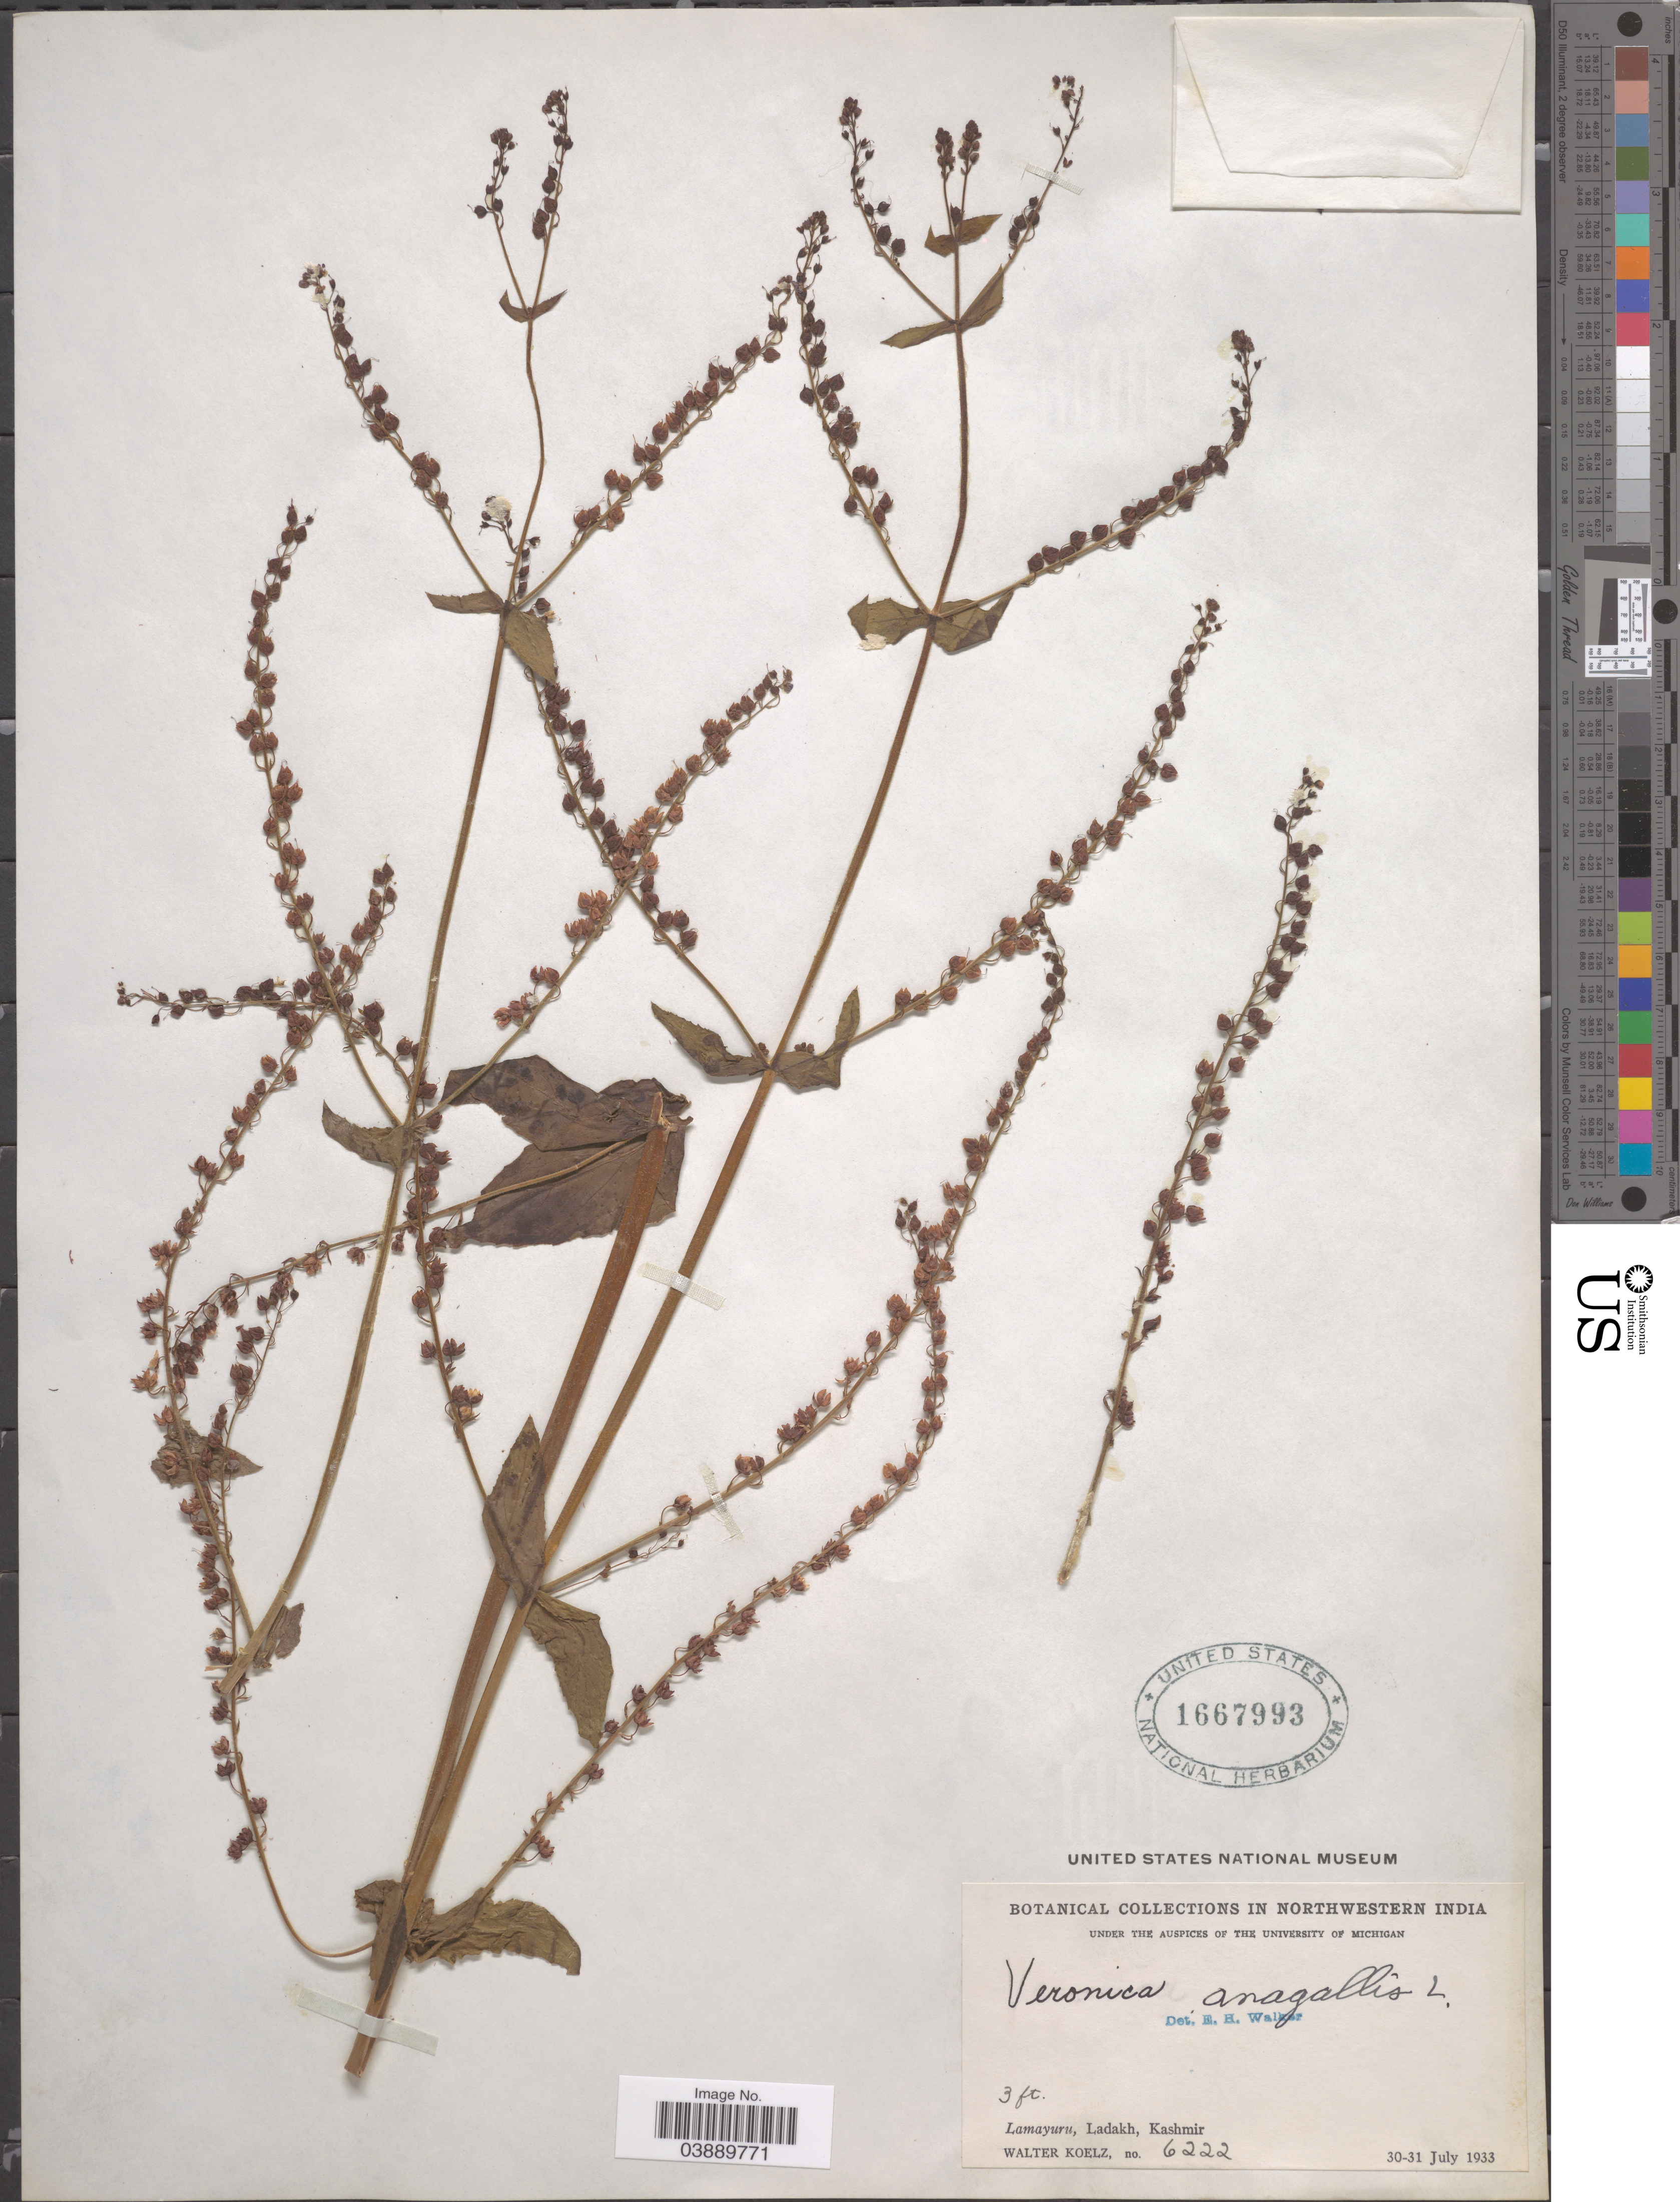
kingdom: Plantae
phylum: Tracheophyta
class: Magnoliopsida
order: Lamiales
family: Plantaginaceae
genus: Veronica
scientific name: Veronica anagallis-aquatica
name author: L.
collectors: W. N. Koelz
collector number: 6222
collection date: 1933-07-30/1933-07-31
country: India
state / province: Jammu and Kashmir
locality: Northwestern India. Lamayuru, Ladakh, Kashmir.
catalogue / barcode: US 1667993